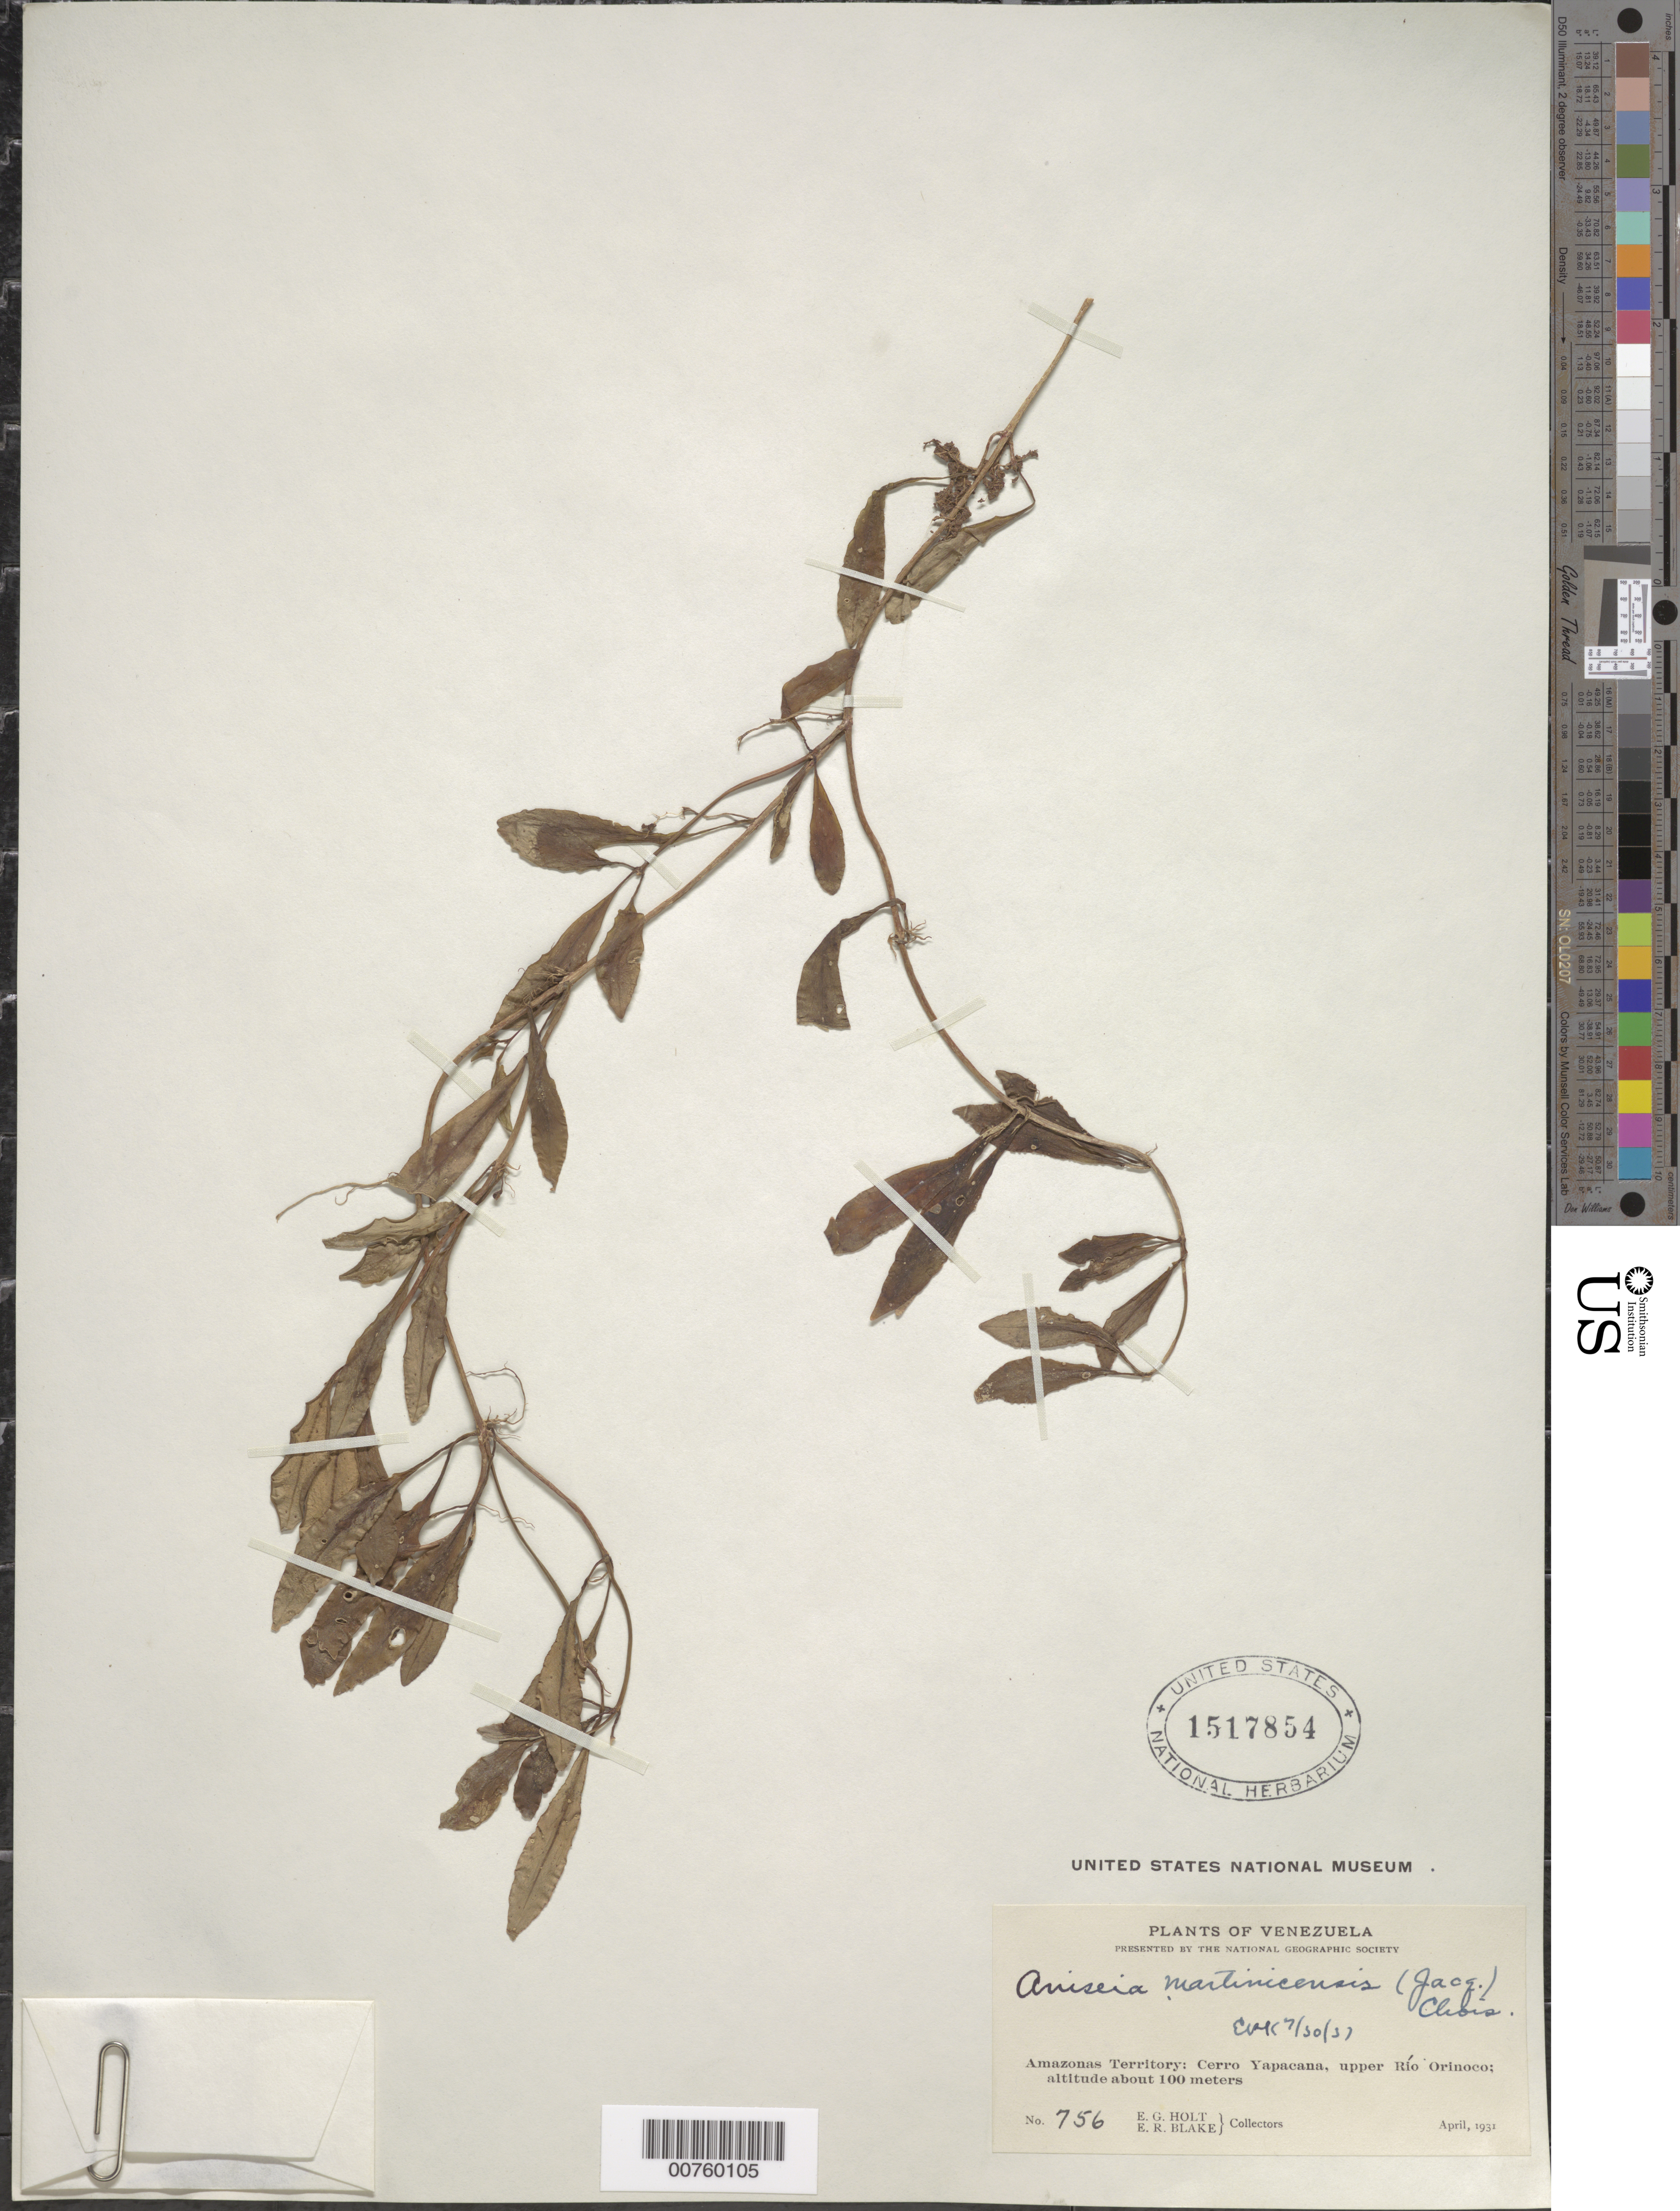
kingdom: Plantae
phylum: Tracheophyta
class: Magnoliopsida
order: Solanales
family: Convolvulaceae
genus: Aniseia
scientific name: Aniseia martinicensis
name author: (Jacq.) Choisy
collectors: E. Holt & E. R. Blake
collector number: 756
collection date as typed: Apr-31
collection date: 1931-04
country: Venezuela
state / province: Amazonas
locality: Cerro Yapacána, upper Río Orinoco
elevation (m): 100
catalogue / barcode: US 1517854